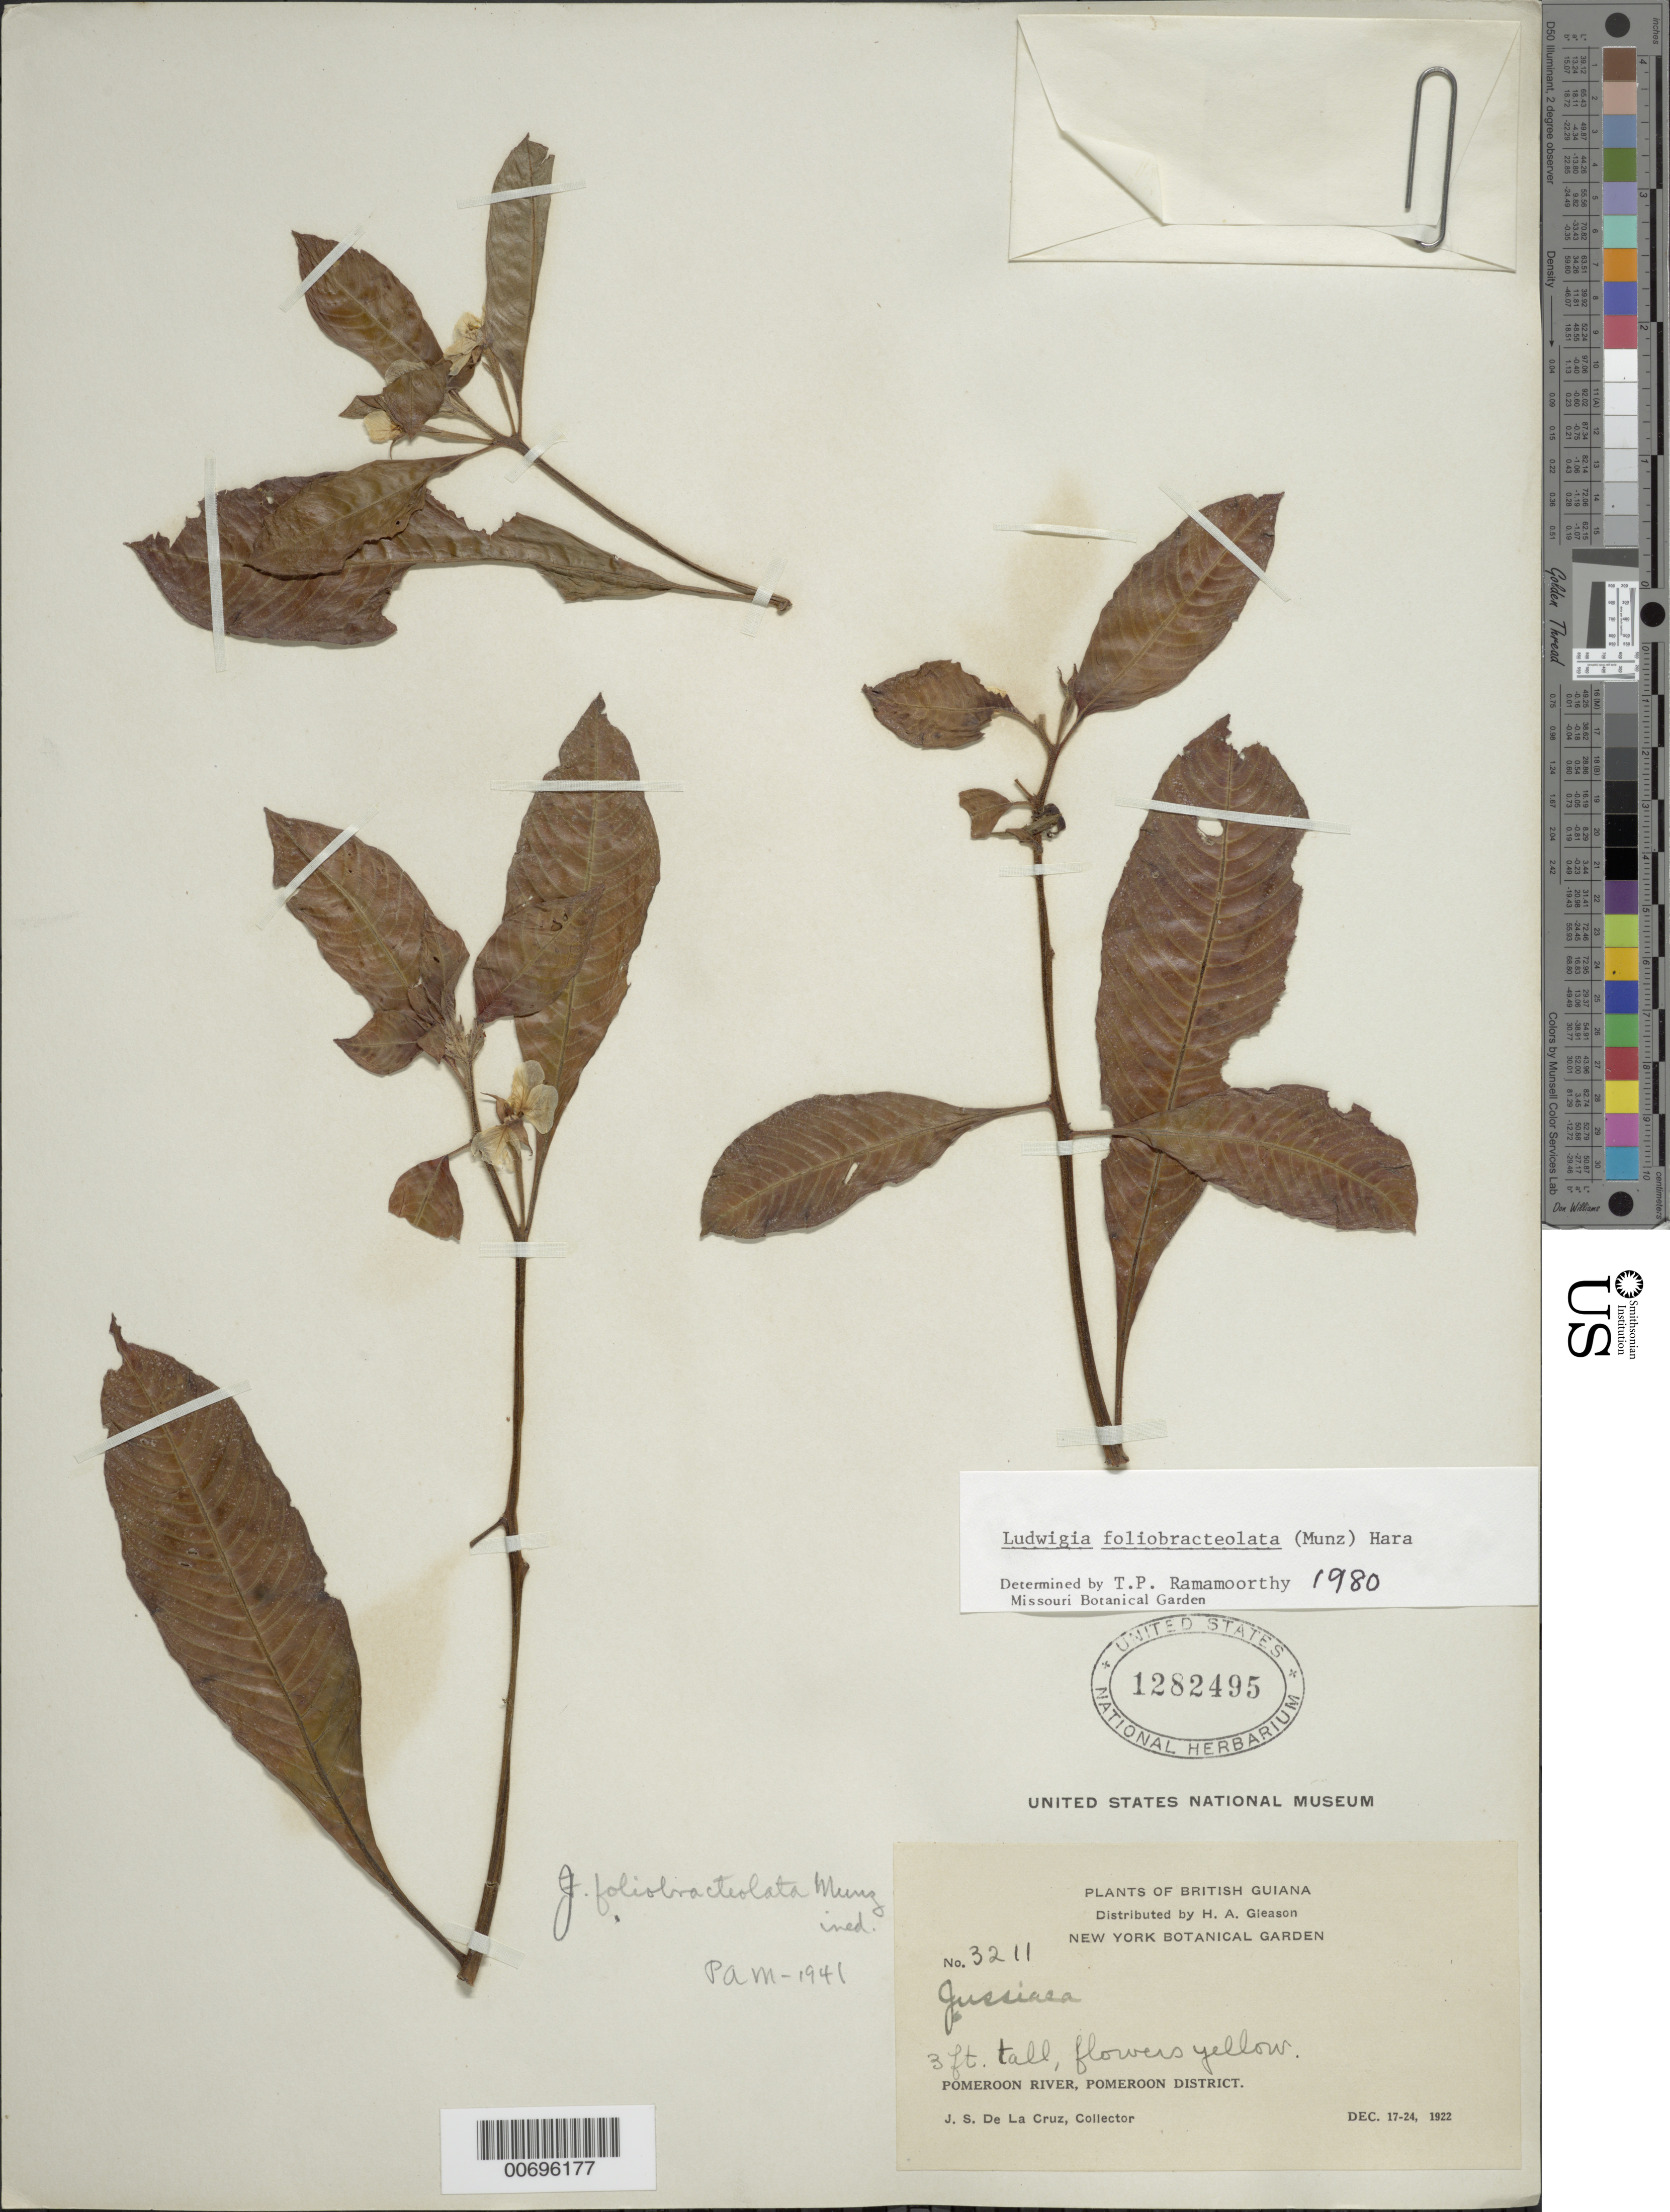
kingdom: Plantae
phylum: Tracheophyta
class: Magnoliopsida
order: Myrtales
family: Onagraceae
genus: Ludwigia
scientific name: Ludwigia foliobracteolata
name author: (Munz) H. Hara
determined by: Ramamoorthy, T. P.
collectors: J. S. de la Cruz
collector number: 3211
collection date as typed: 17-Dec-22 to 24-Dec-22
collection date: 1922-12-17/1922-12-24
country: Guyana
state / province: Pomeroon-Supenaam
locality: Pomeroon R.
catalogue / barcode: US 1282495